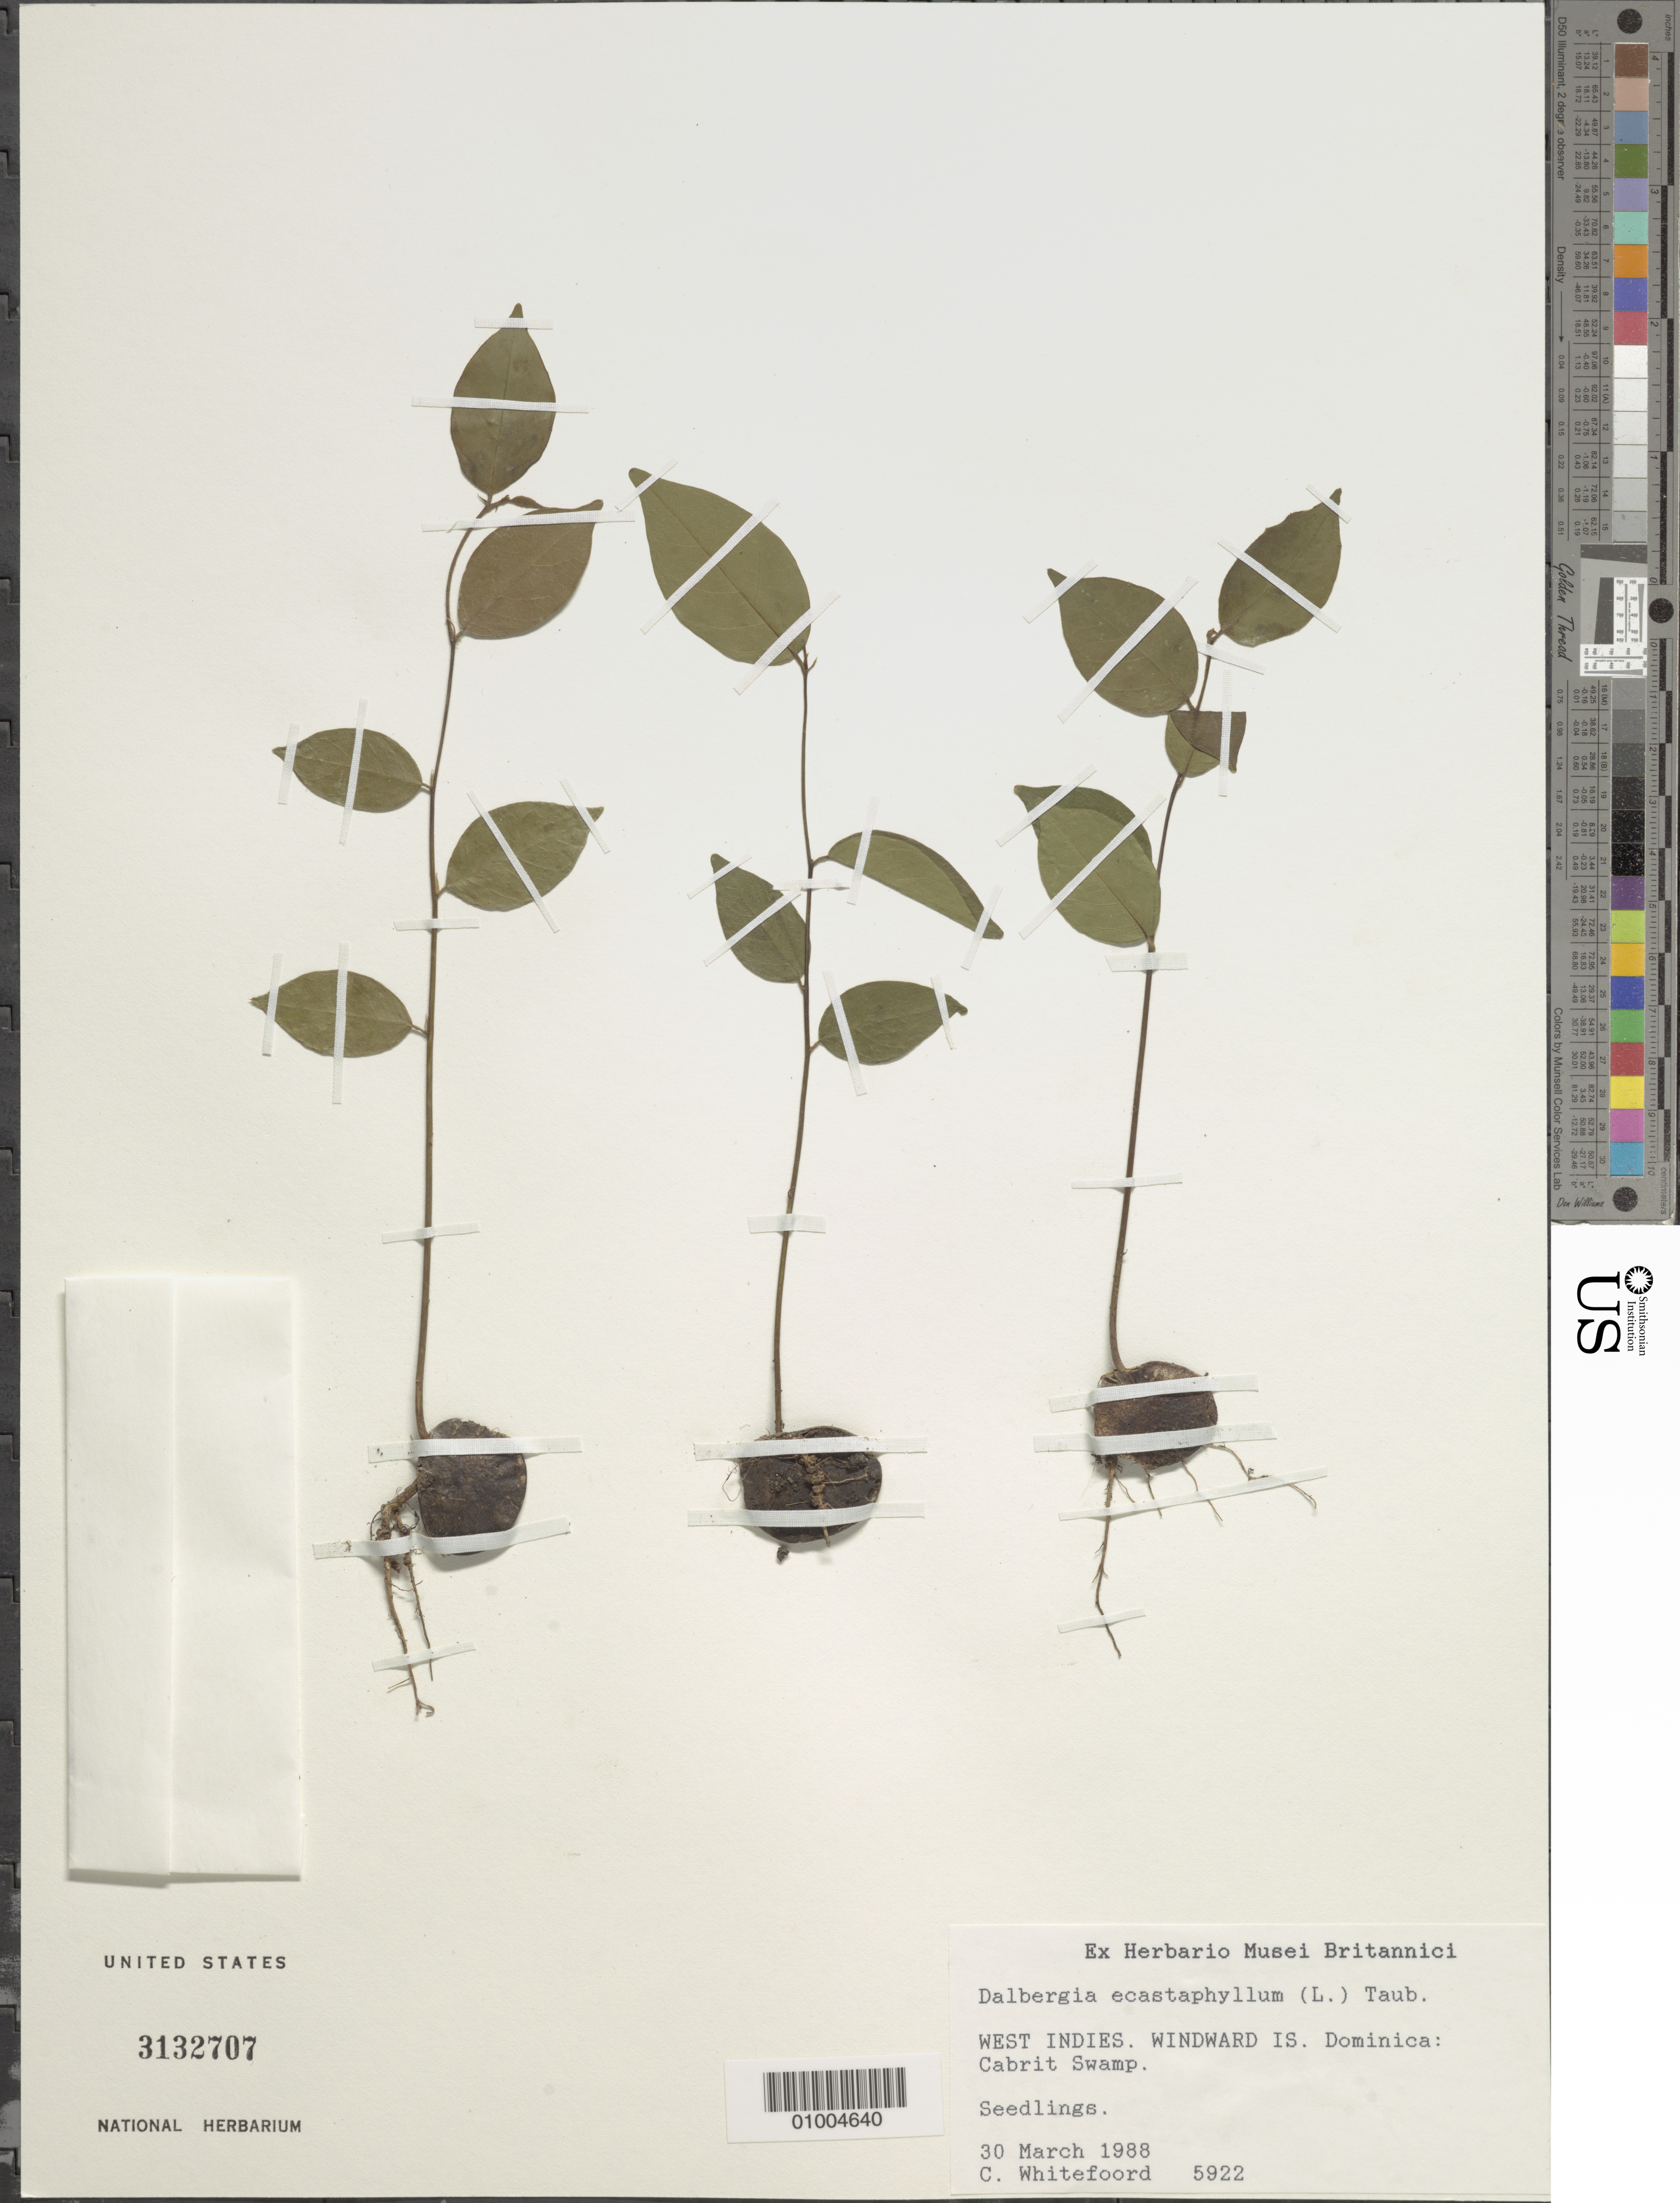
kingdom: Plantae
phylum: Tracheophyta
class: Magnoliopsida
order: Fabales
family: Fabaceae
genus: Dalbergia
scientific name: Dalbergia ecastaphyllum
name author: (L.) Taub.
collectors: C. Whitefoord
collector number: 5922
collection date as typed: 30 Mar 1988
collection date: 1988-03-30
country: Dominica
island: Dominica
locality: Cambrit Swamp. Seedlings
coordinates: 0 N, 0 E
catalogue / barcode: US 3132707